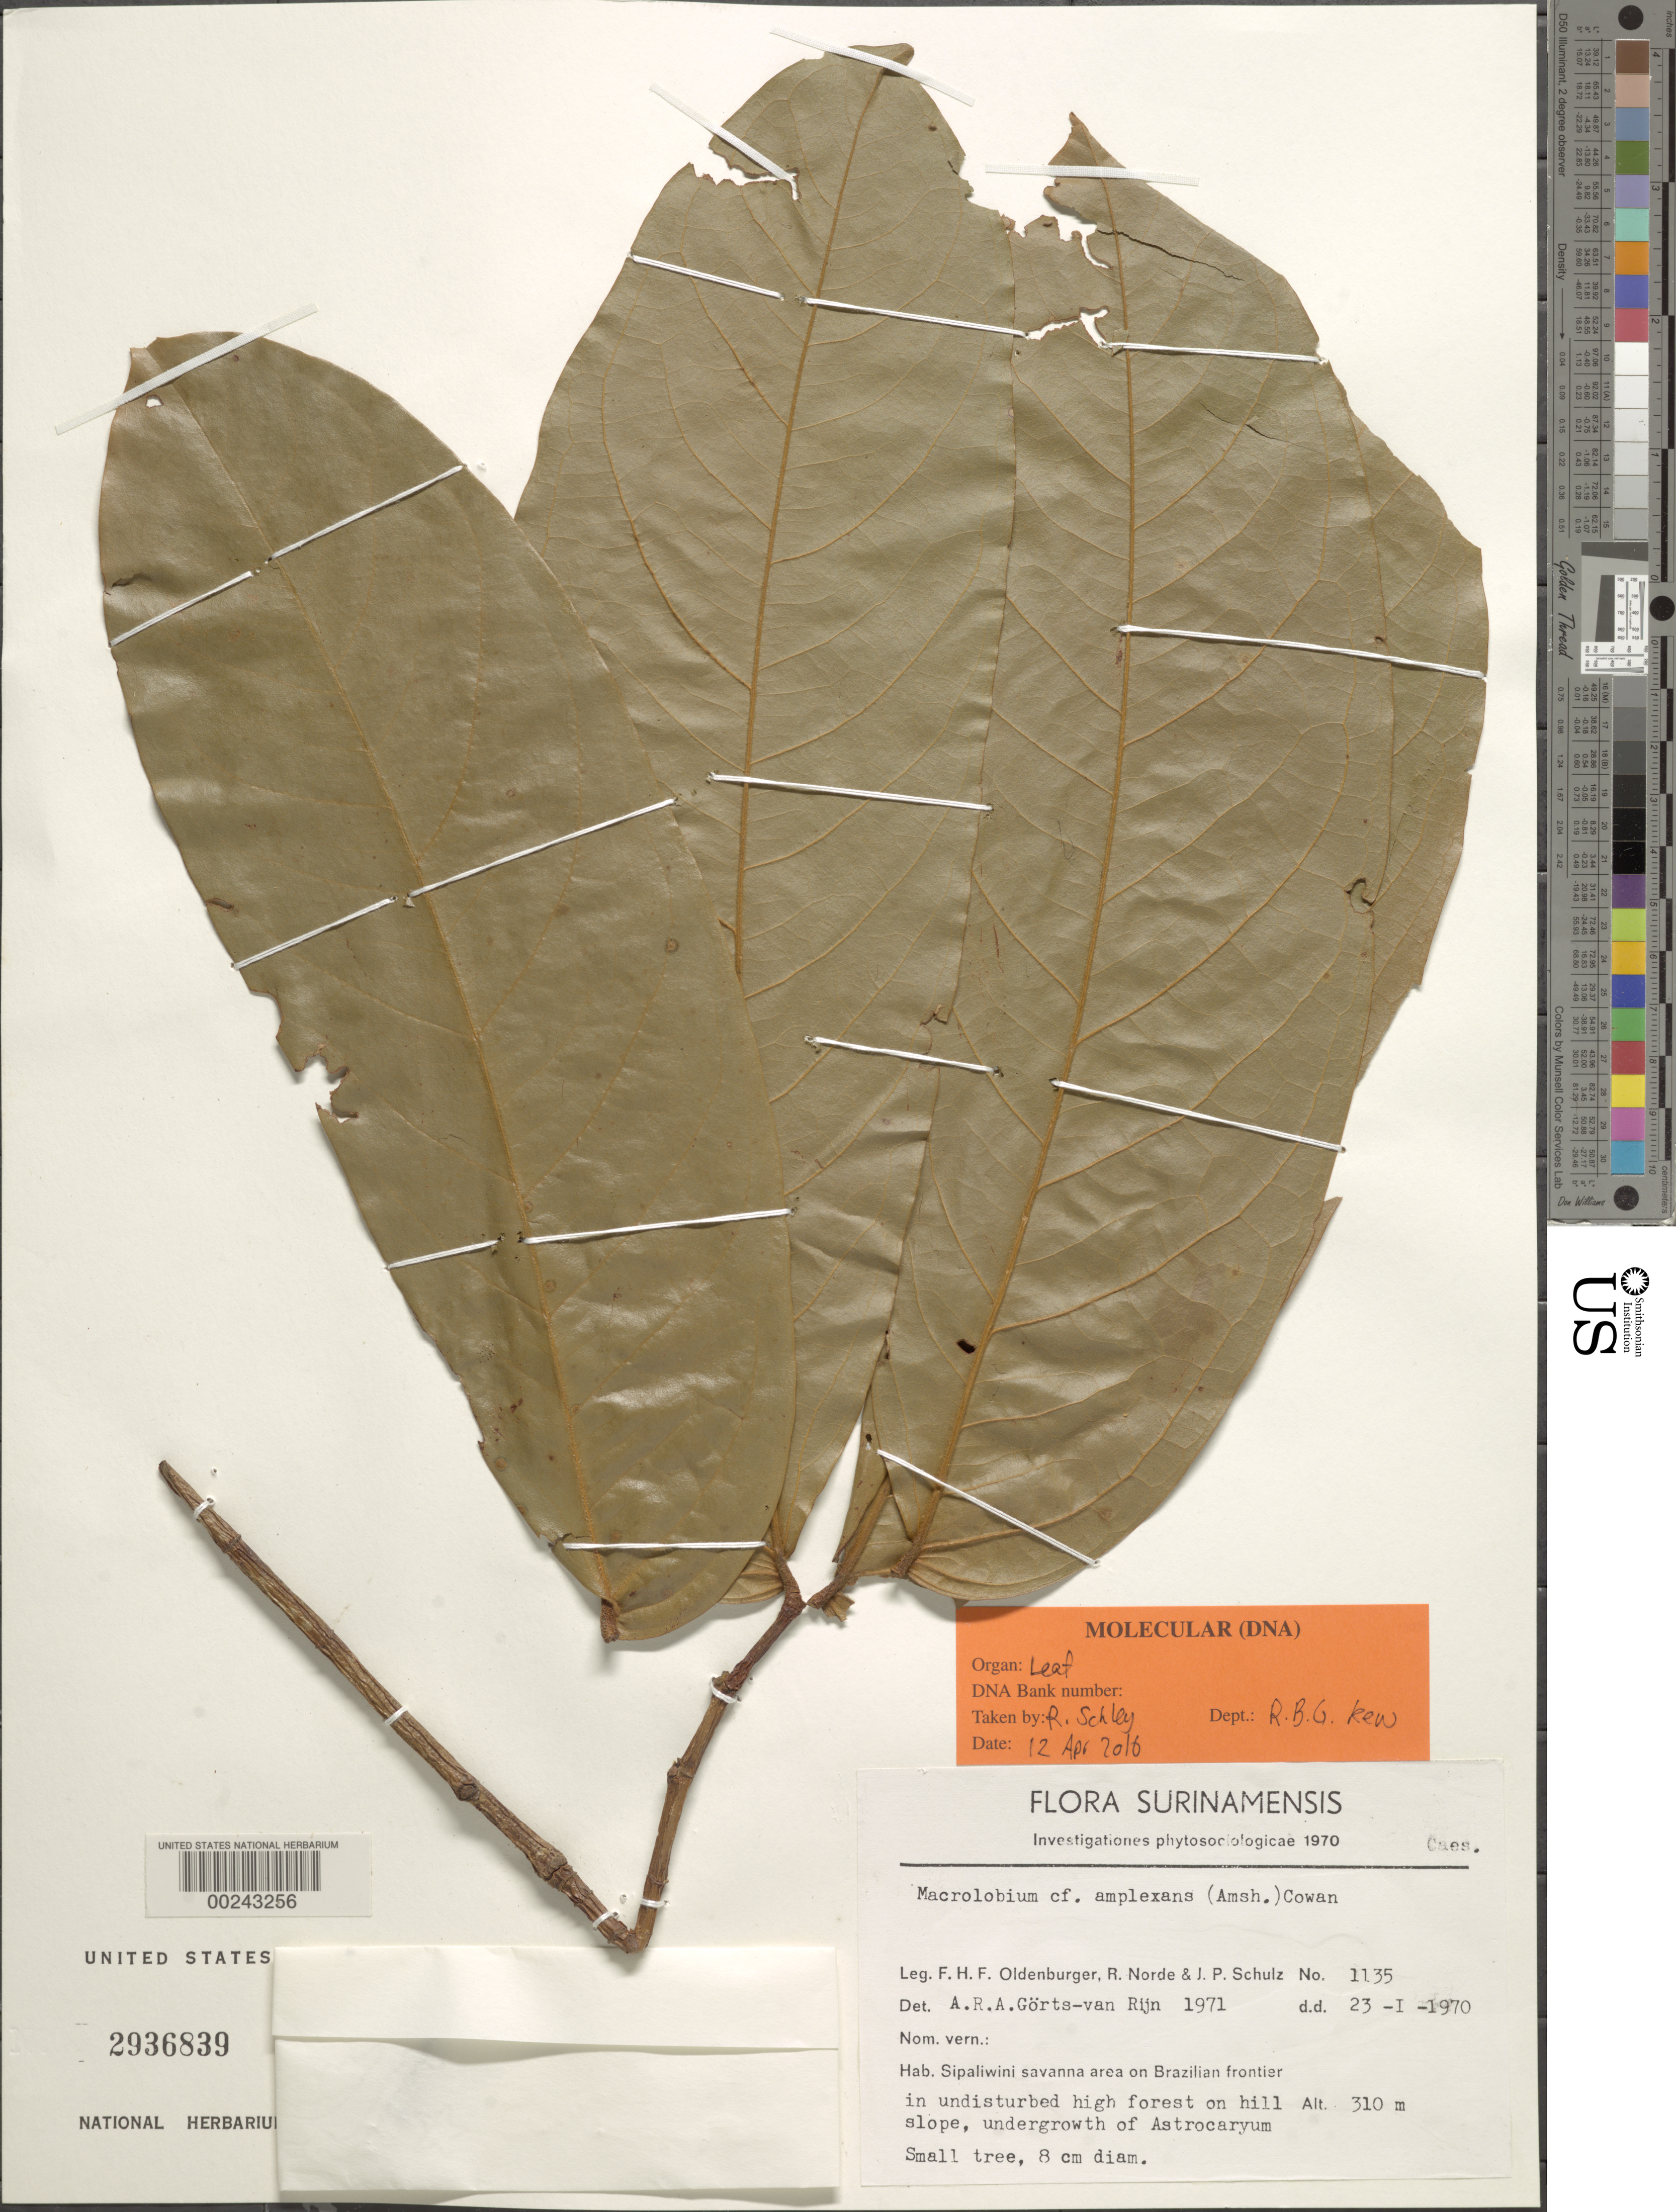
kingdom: Plantae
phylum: Tracheophyta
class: Magnoliopsida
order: Fabales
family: Fabaceae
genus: Hymenaea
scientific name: Hymenaea sp.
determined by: Trujillo, A. M.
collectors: F. Oldenburger, R. Norde & J. P. Schulz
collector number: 1135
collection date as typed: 23 Jan 1970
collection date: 1970-01-23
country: Suriname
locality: Sipaliwini savanna on brazilian frontier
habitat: In undisturbed high forest on hill slope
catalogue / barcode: US 2936839